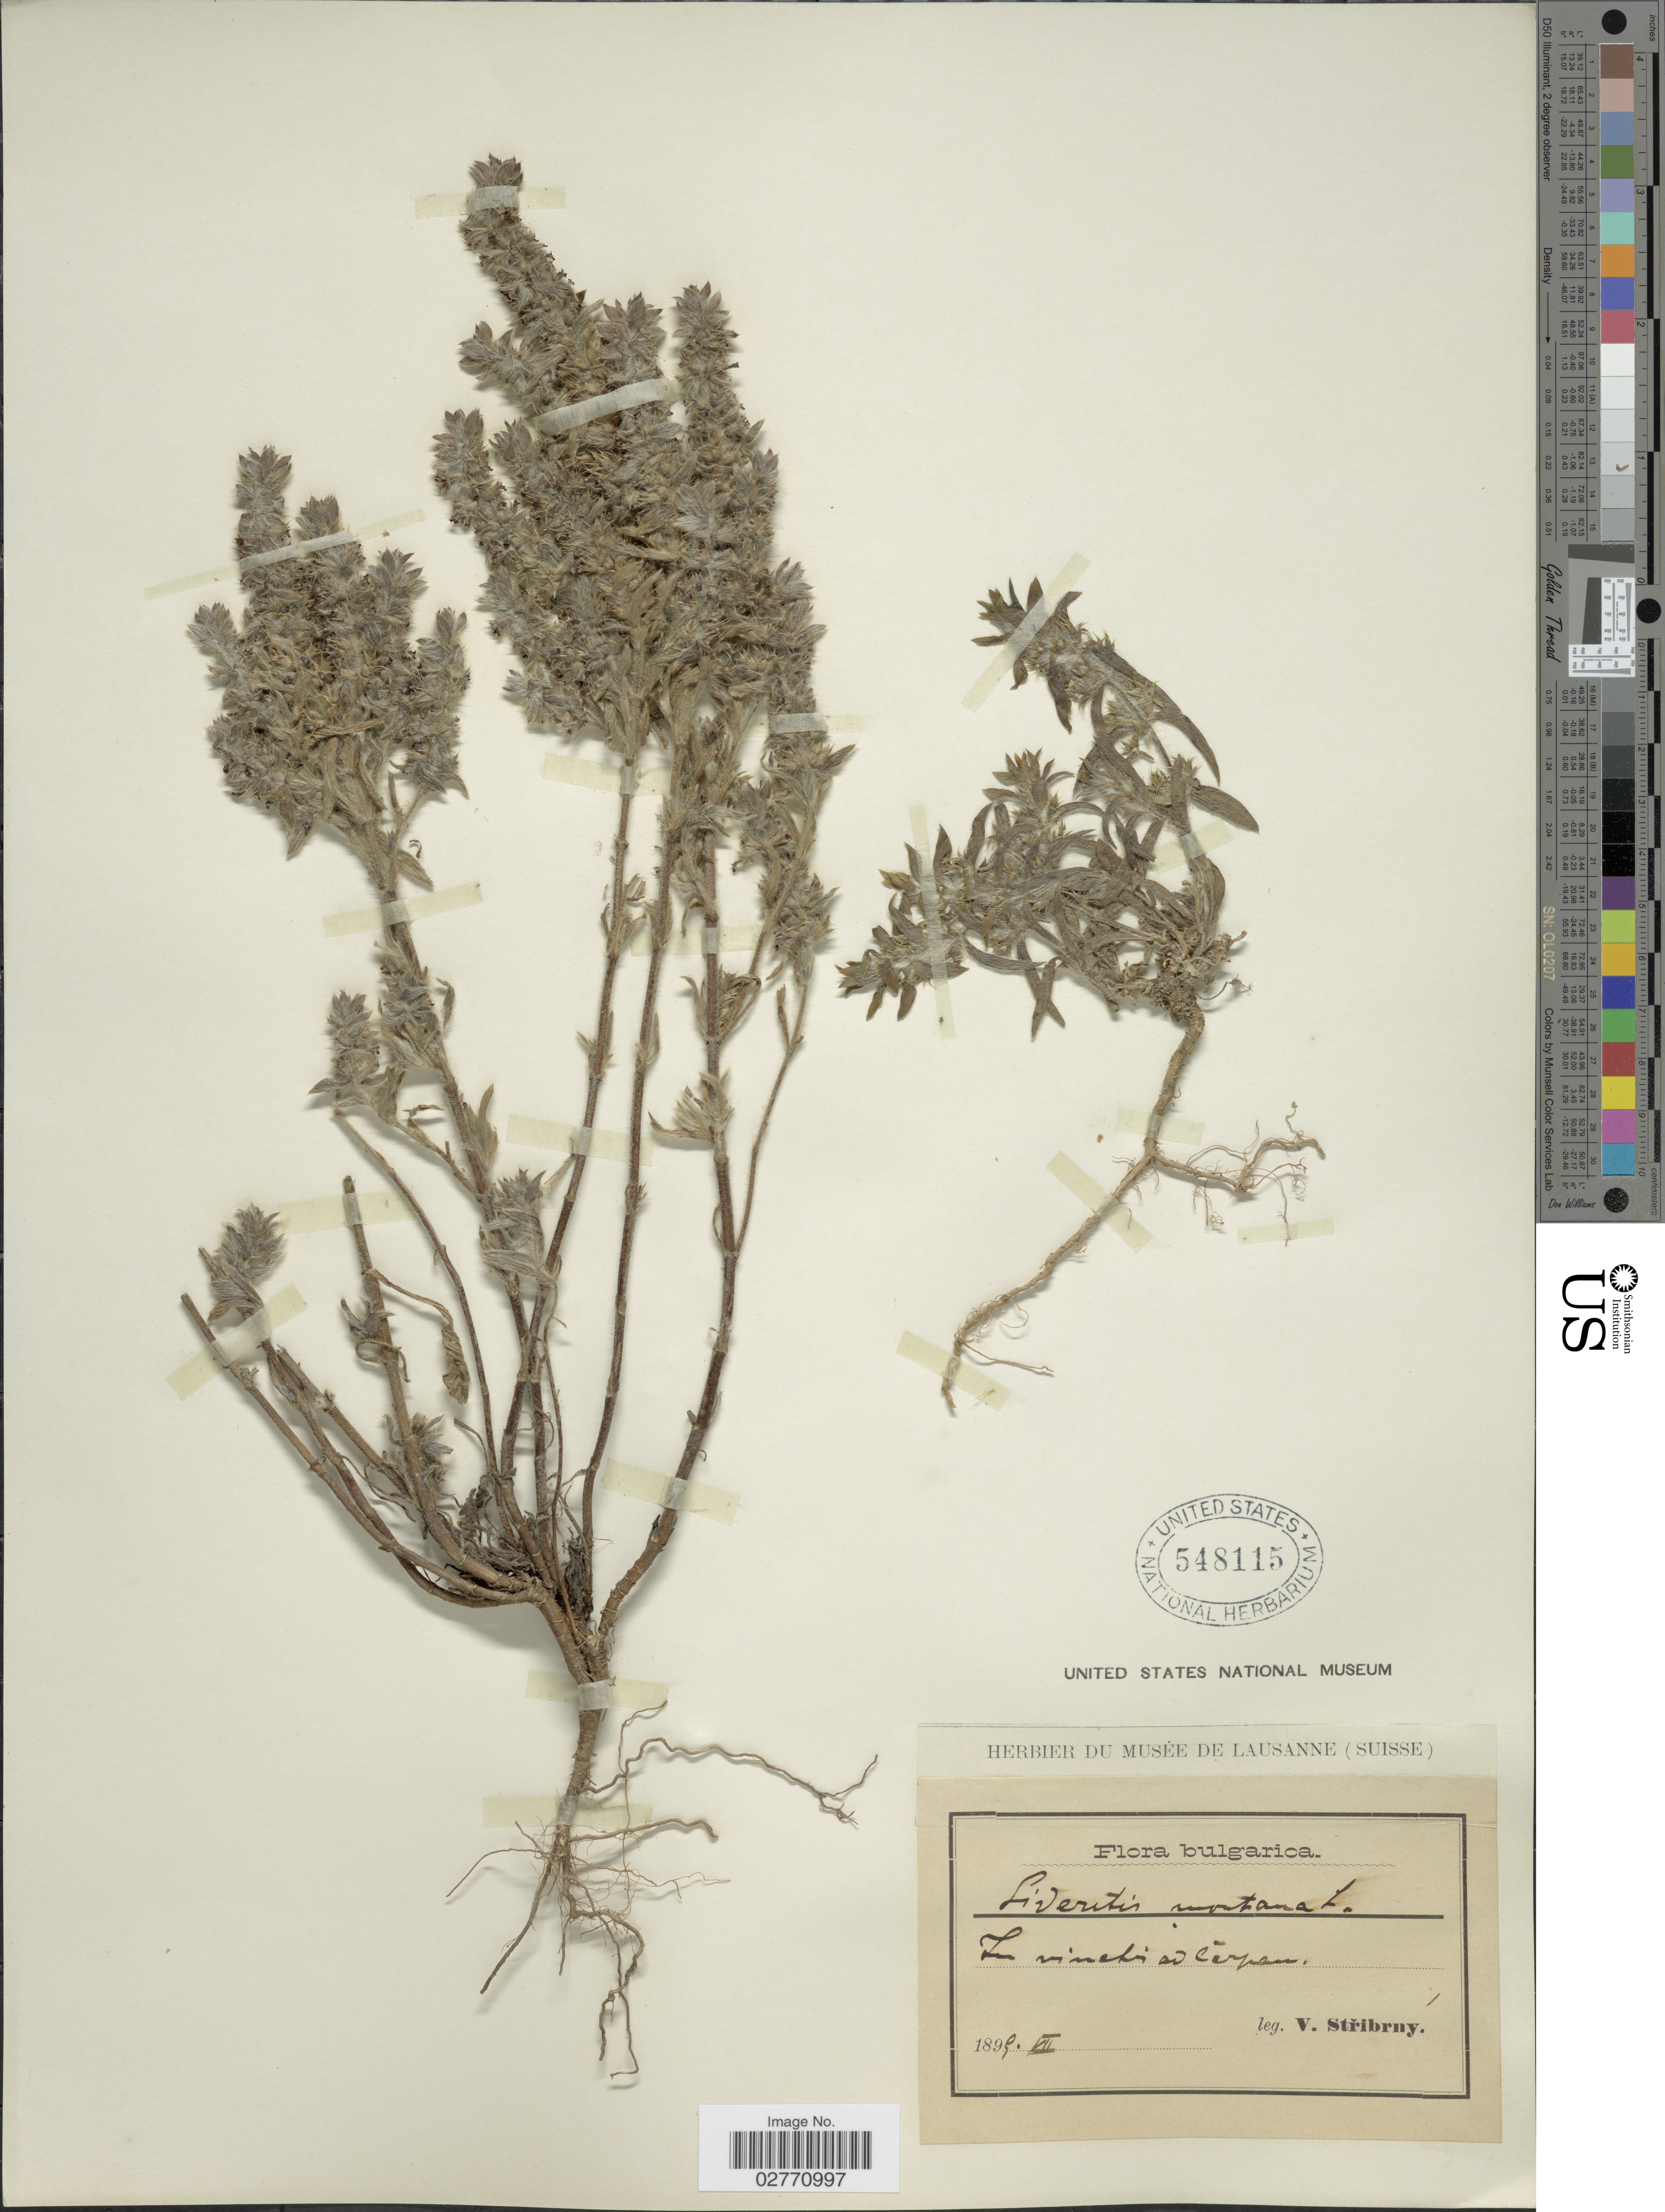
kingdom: Plantae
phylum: Tracheophyta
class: Magnoliopsida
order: Lamiales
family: Lamiaceae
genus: Sideritis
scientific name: Sideritis montana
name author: L.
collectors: V. Stribrny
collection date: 1895-07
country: Bulgaria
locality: Bulgarica. In vineti ad Cerpan.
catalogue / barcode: US 548115